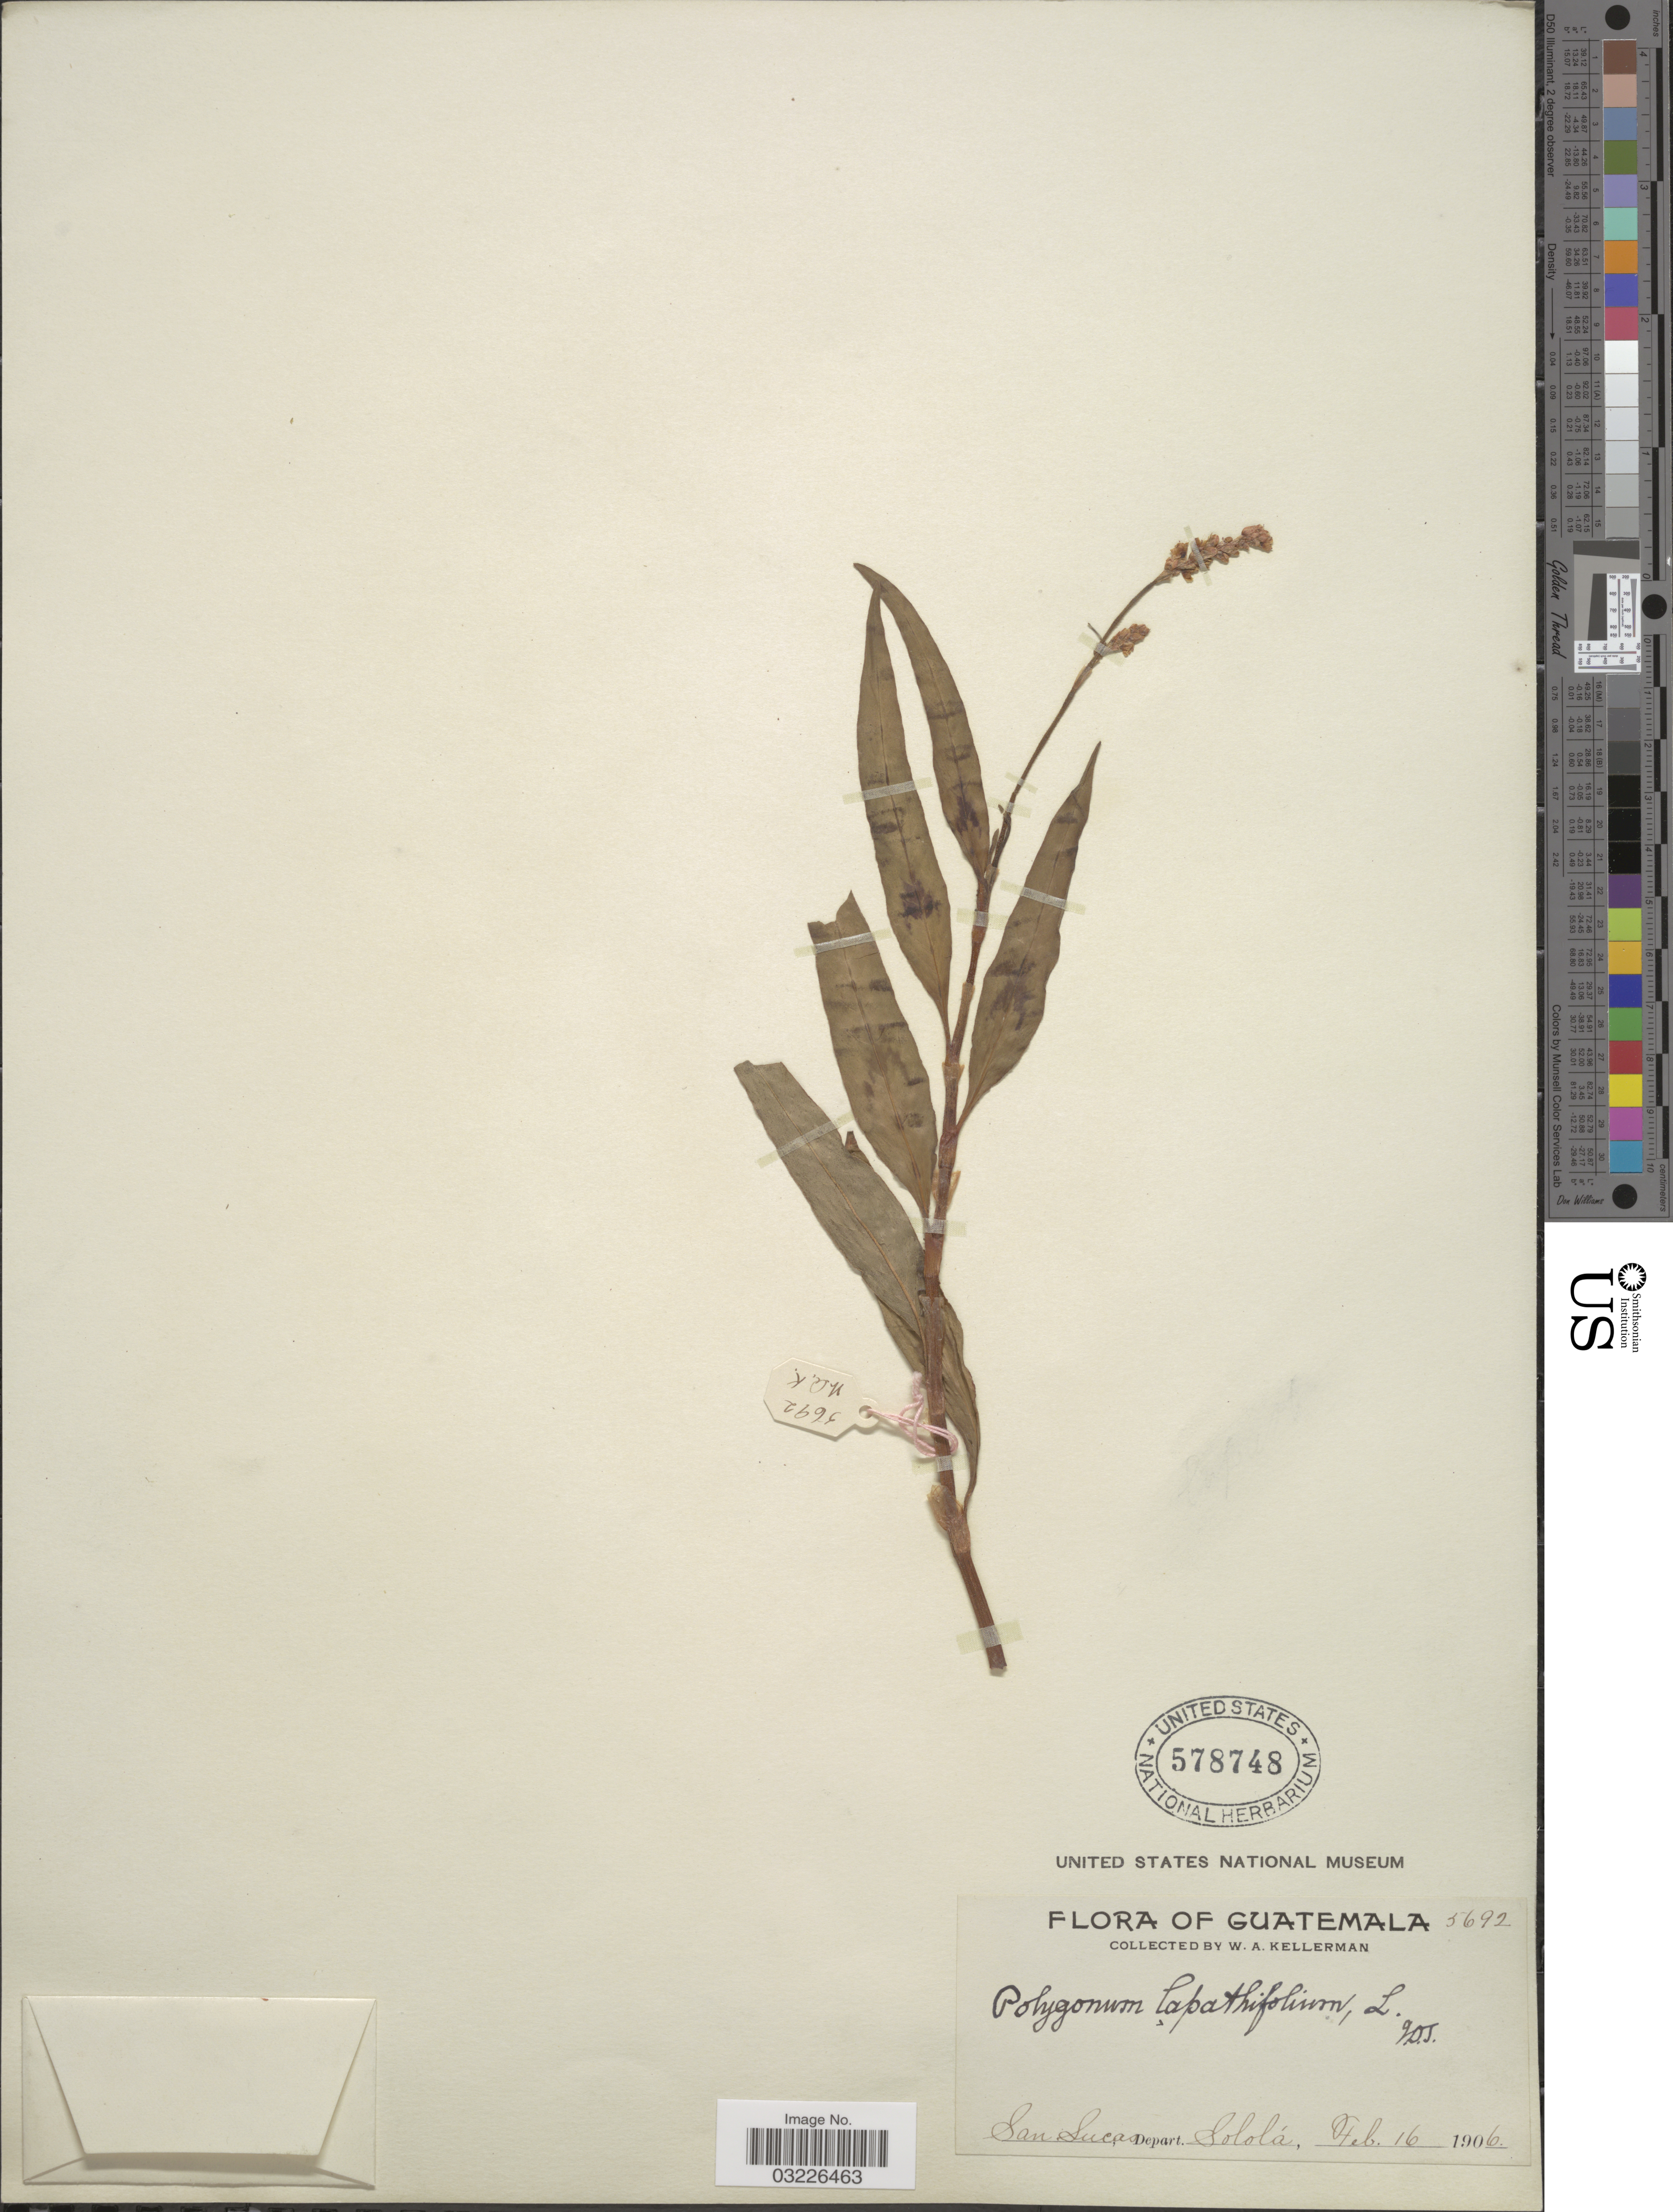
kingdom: Plantae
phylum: Tracheophyta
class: Magnoliopsida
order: Caryophyllales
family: Polygonaceae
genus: Polygonum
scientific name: Polygonum mexicanum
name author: Small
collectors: W. Kellerman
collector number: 5692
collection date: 1906-02-16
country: Guatemala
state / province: Sololá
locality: San Lucas. Depart. Sololá.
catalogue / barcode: US 578748